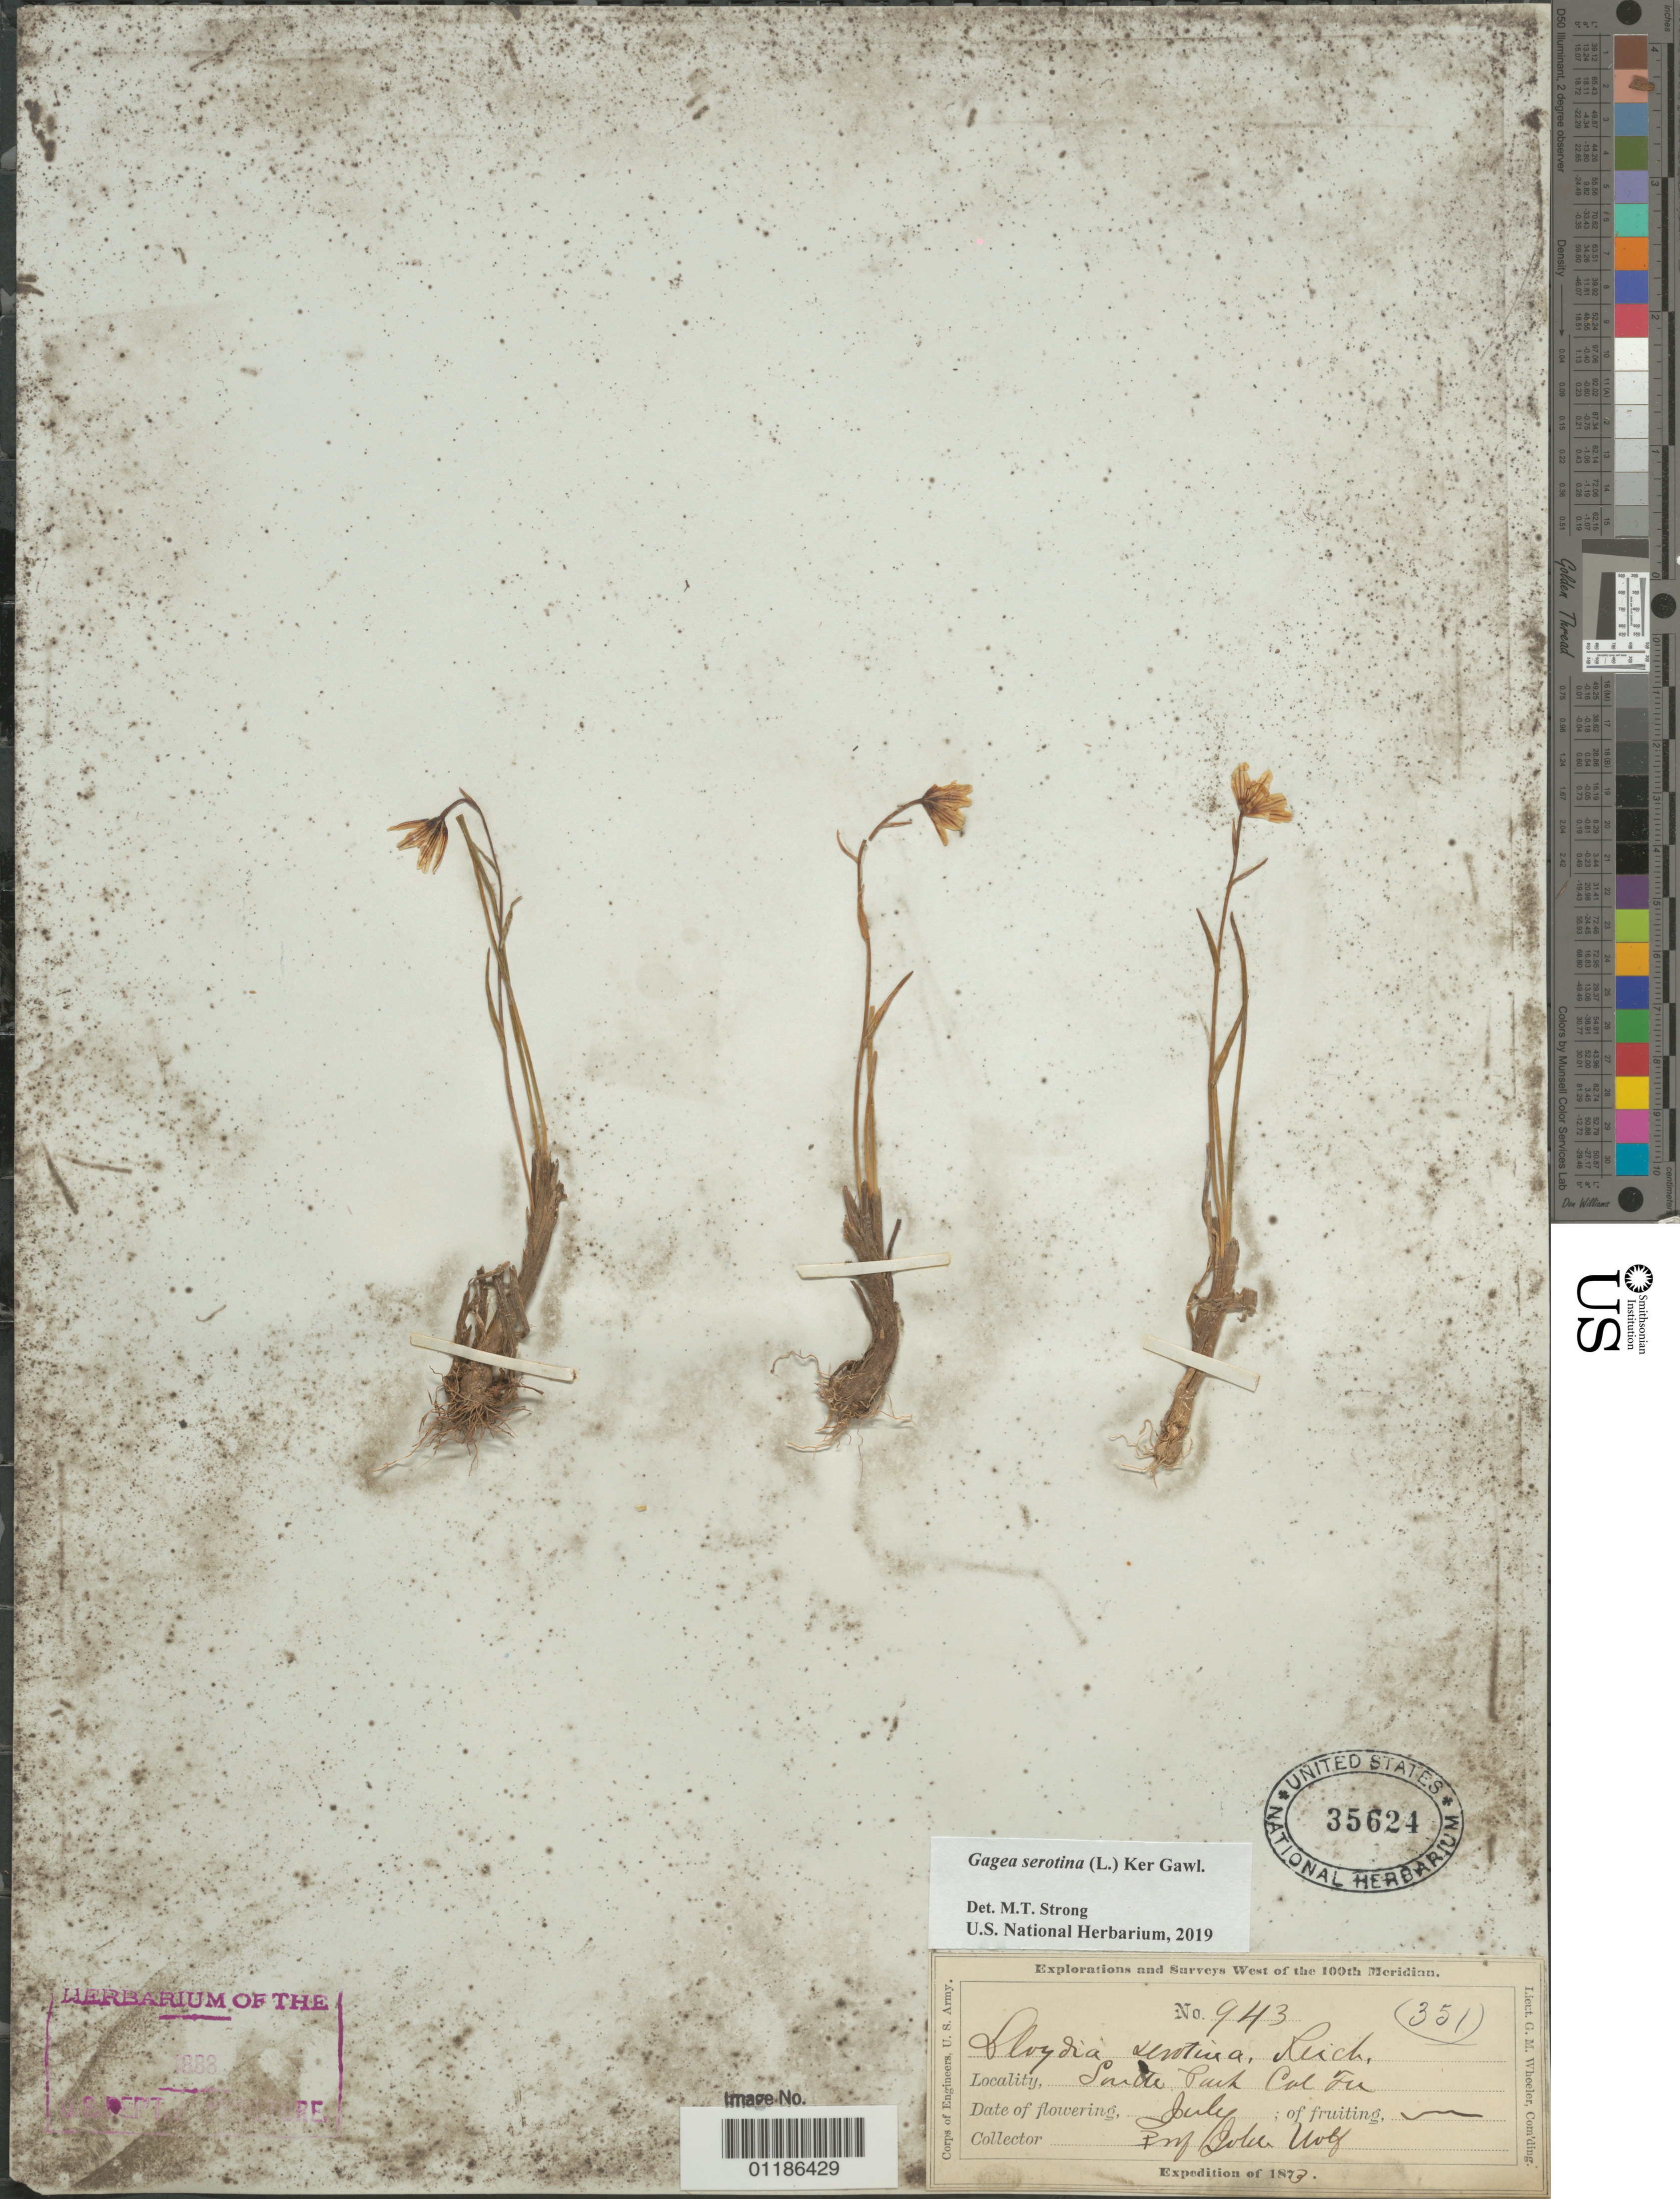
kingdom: Plantae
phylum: Tracheophyta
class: Liliopsida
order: Liliales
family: Liliaceae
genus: Gagea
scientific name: Gagea serotina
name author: (L.) Ker Gawl.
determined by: Strong, Mark T., (BOT), Smithsonian Institution - National Museum of Natural History (UNITED STATES)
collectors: J. Wolf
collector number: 943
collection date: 1873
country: United States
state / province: Colorado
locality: South Park, Col Ter.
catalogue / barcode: US 35624